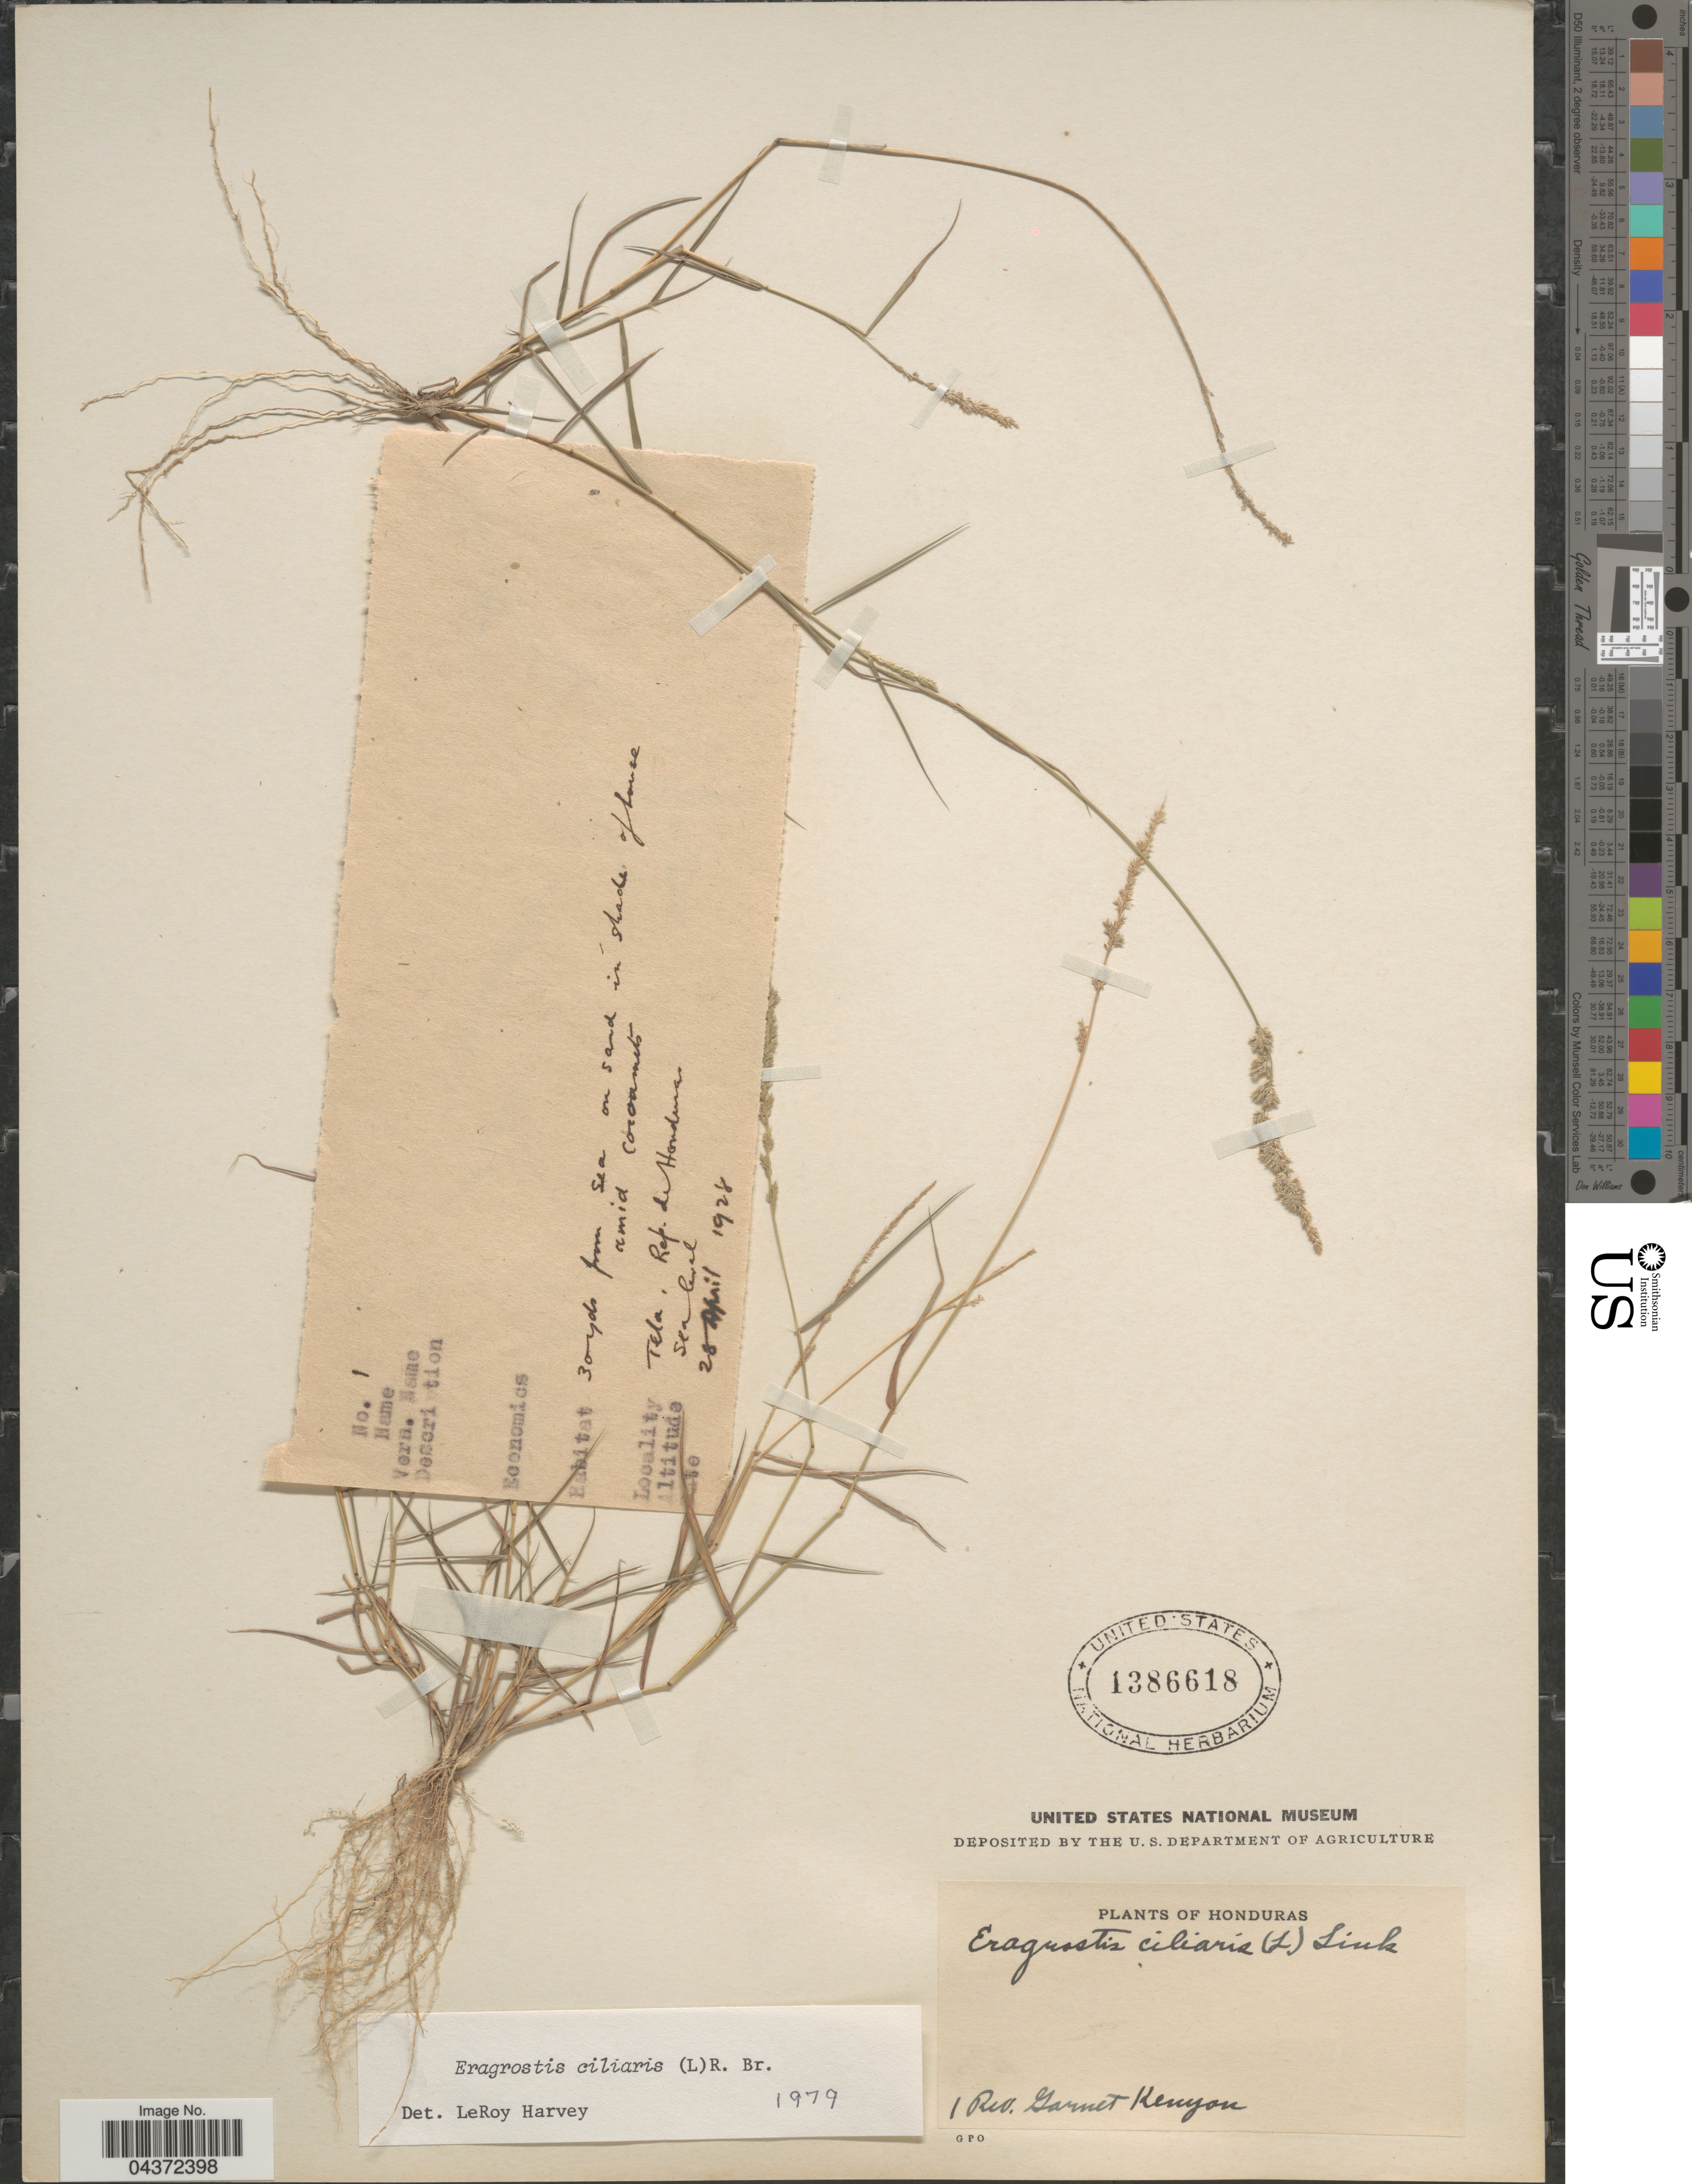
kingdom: Plantae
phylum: Tracheophyta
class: Liliopsida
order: Poales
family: Poaceae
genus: Eragrostis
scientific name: Eragrostis ciliaris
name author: (L.) R. Br.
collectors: G. Kenyon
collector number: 1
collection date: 1928-04-28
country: Honduras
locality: Tela. Rep. de Honduras.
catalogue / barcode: US 1386618